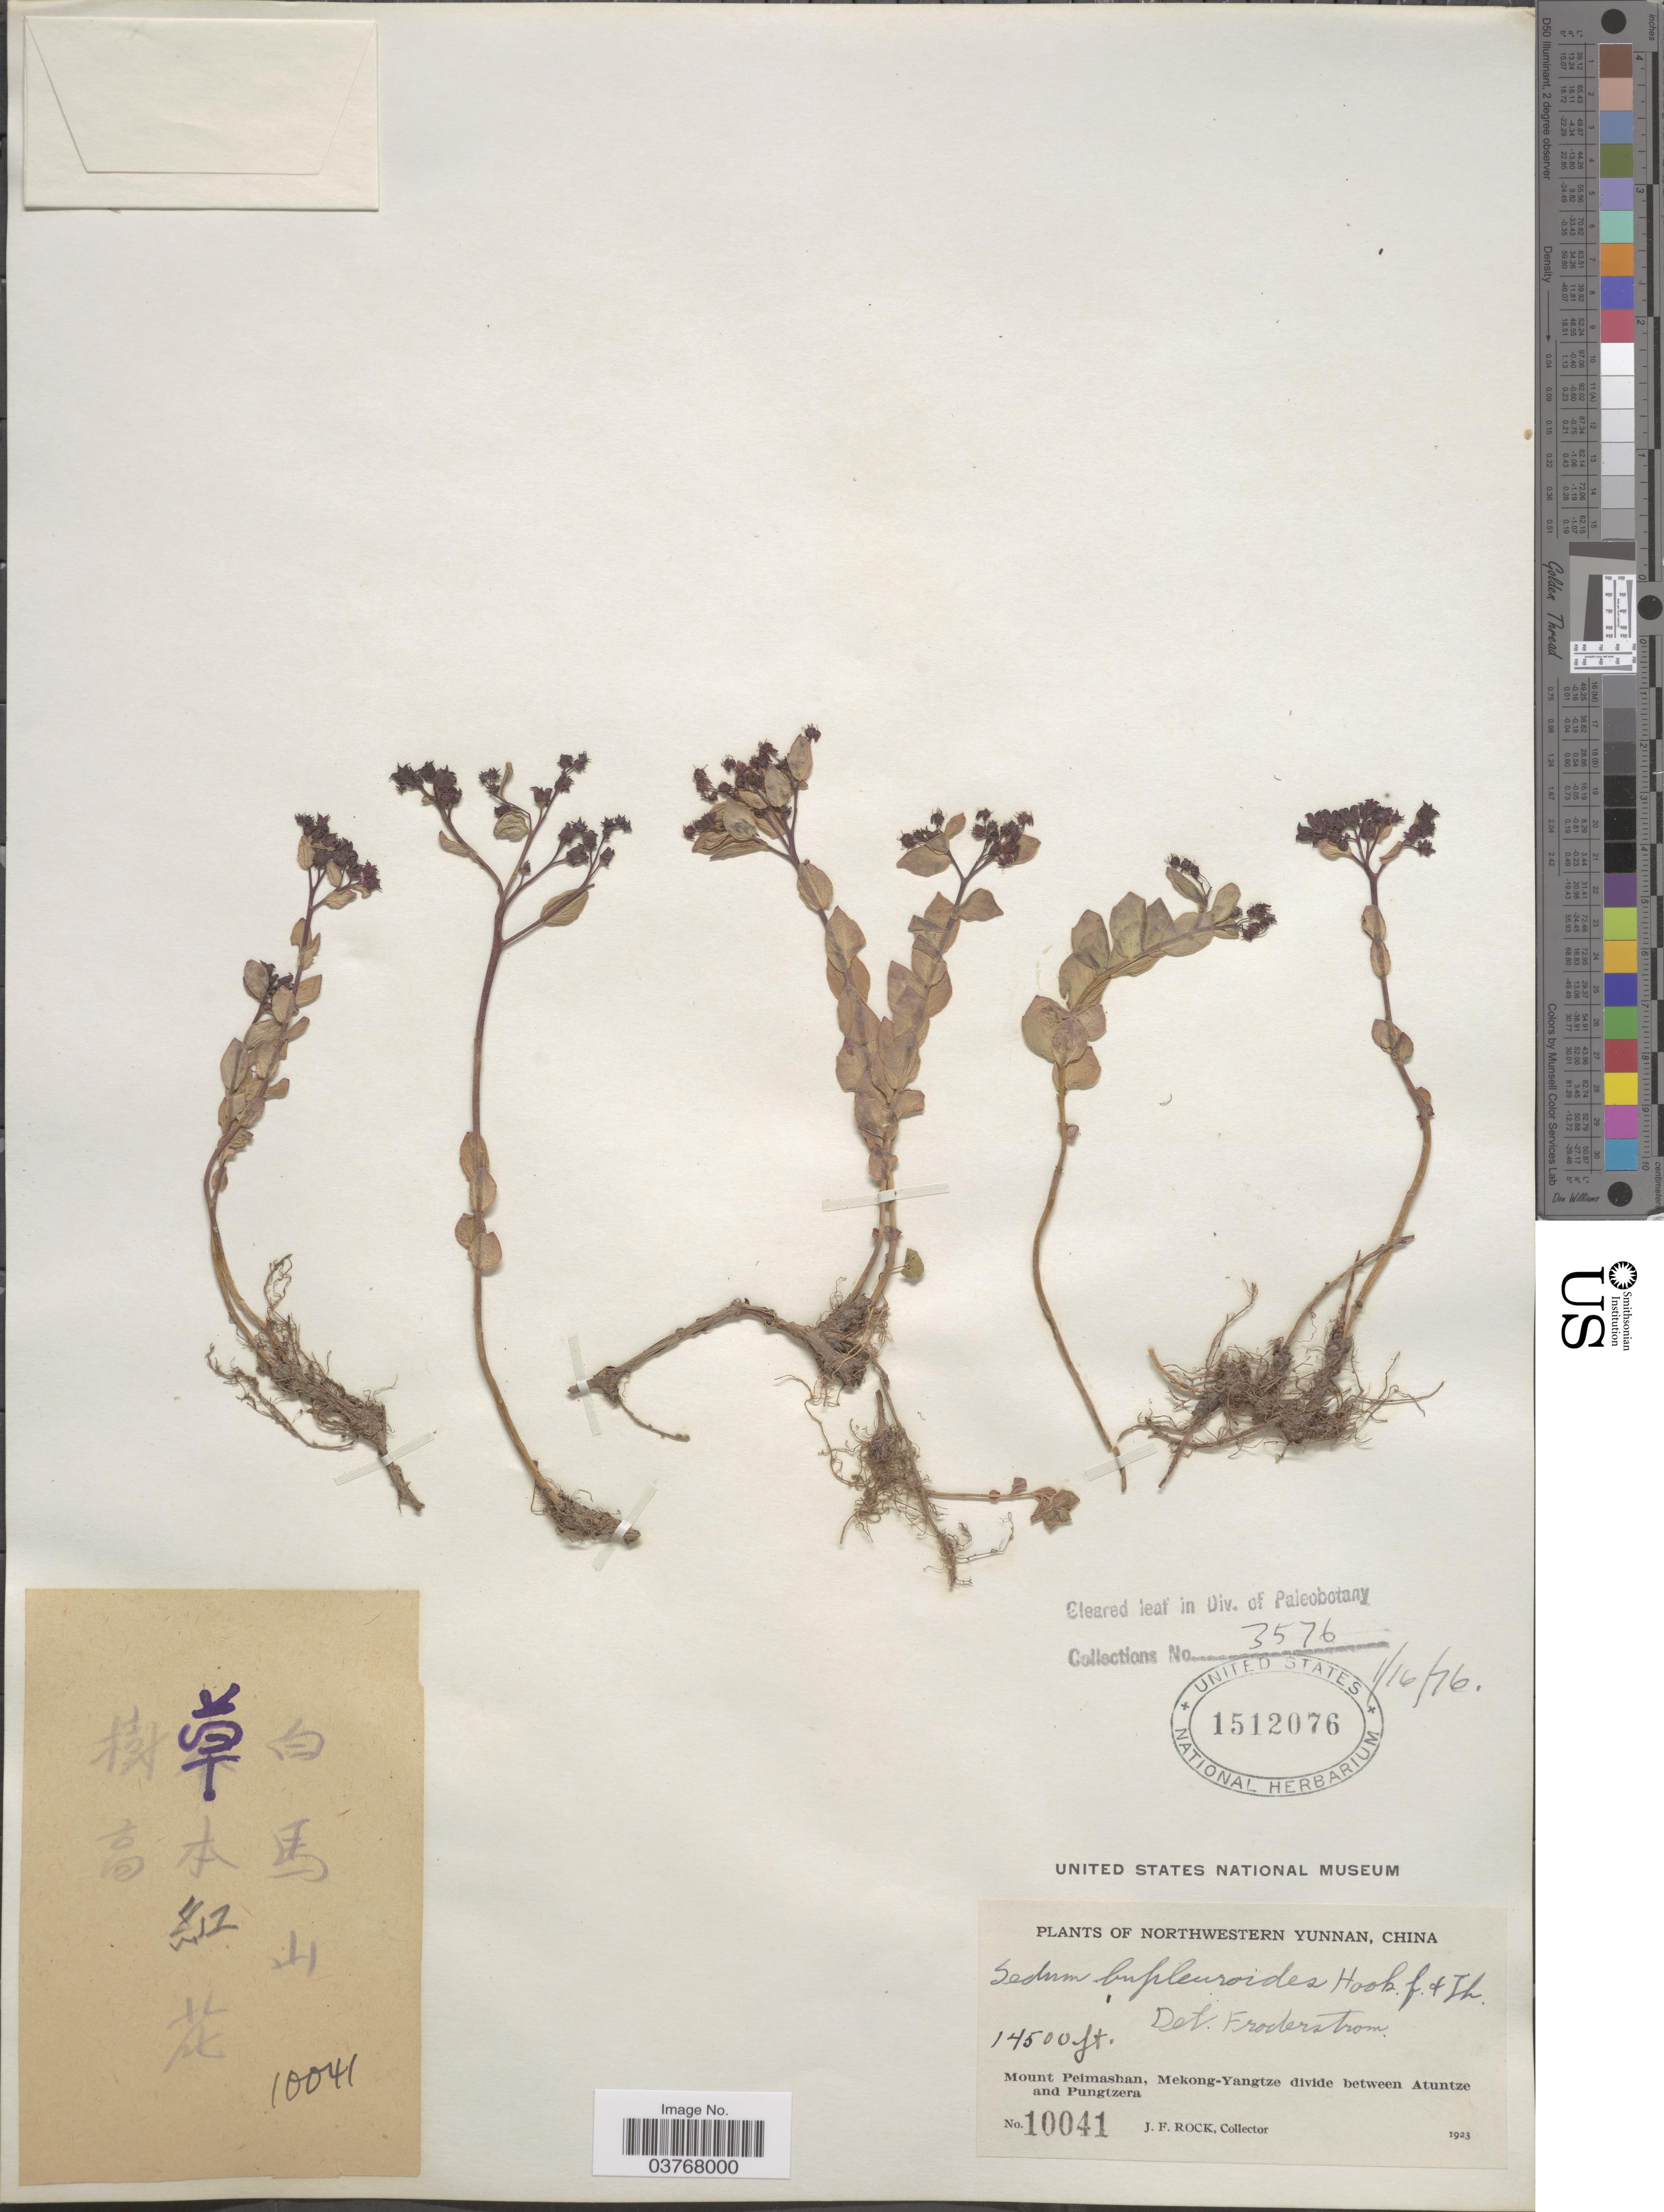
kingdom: Plantae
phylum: Tracheophyta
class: Magnoliopsida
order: Saxifragales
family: Crassulaceae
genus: Rhodiola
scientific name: Rhodiola bupleuroides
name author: (Wall. ex Hook. f.) Thomson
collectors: J. Rock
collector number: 10041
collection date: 1923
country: China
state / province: Yunnan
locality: Northwestern Yunnan. Mount Peimashan, Mekong-Yangtze divide between Atuntze and Pungtzera.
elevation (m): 4420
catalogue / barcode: US 1512076